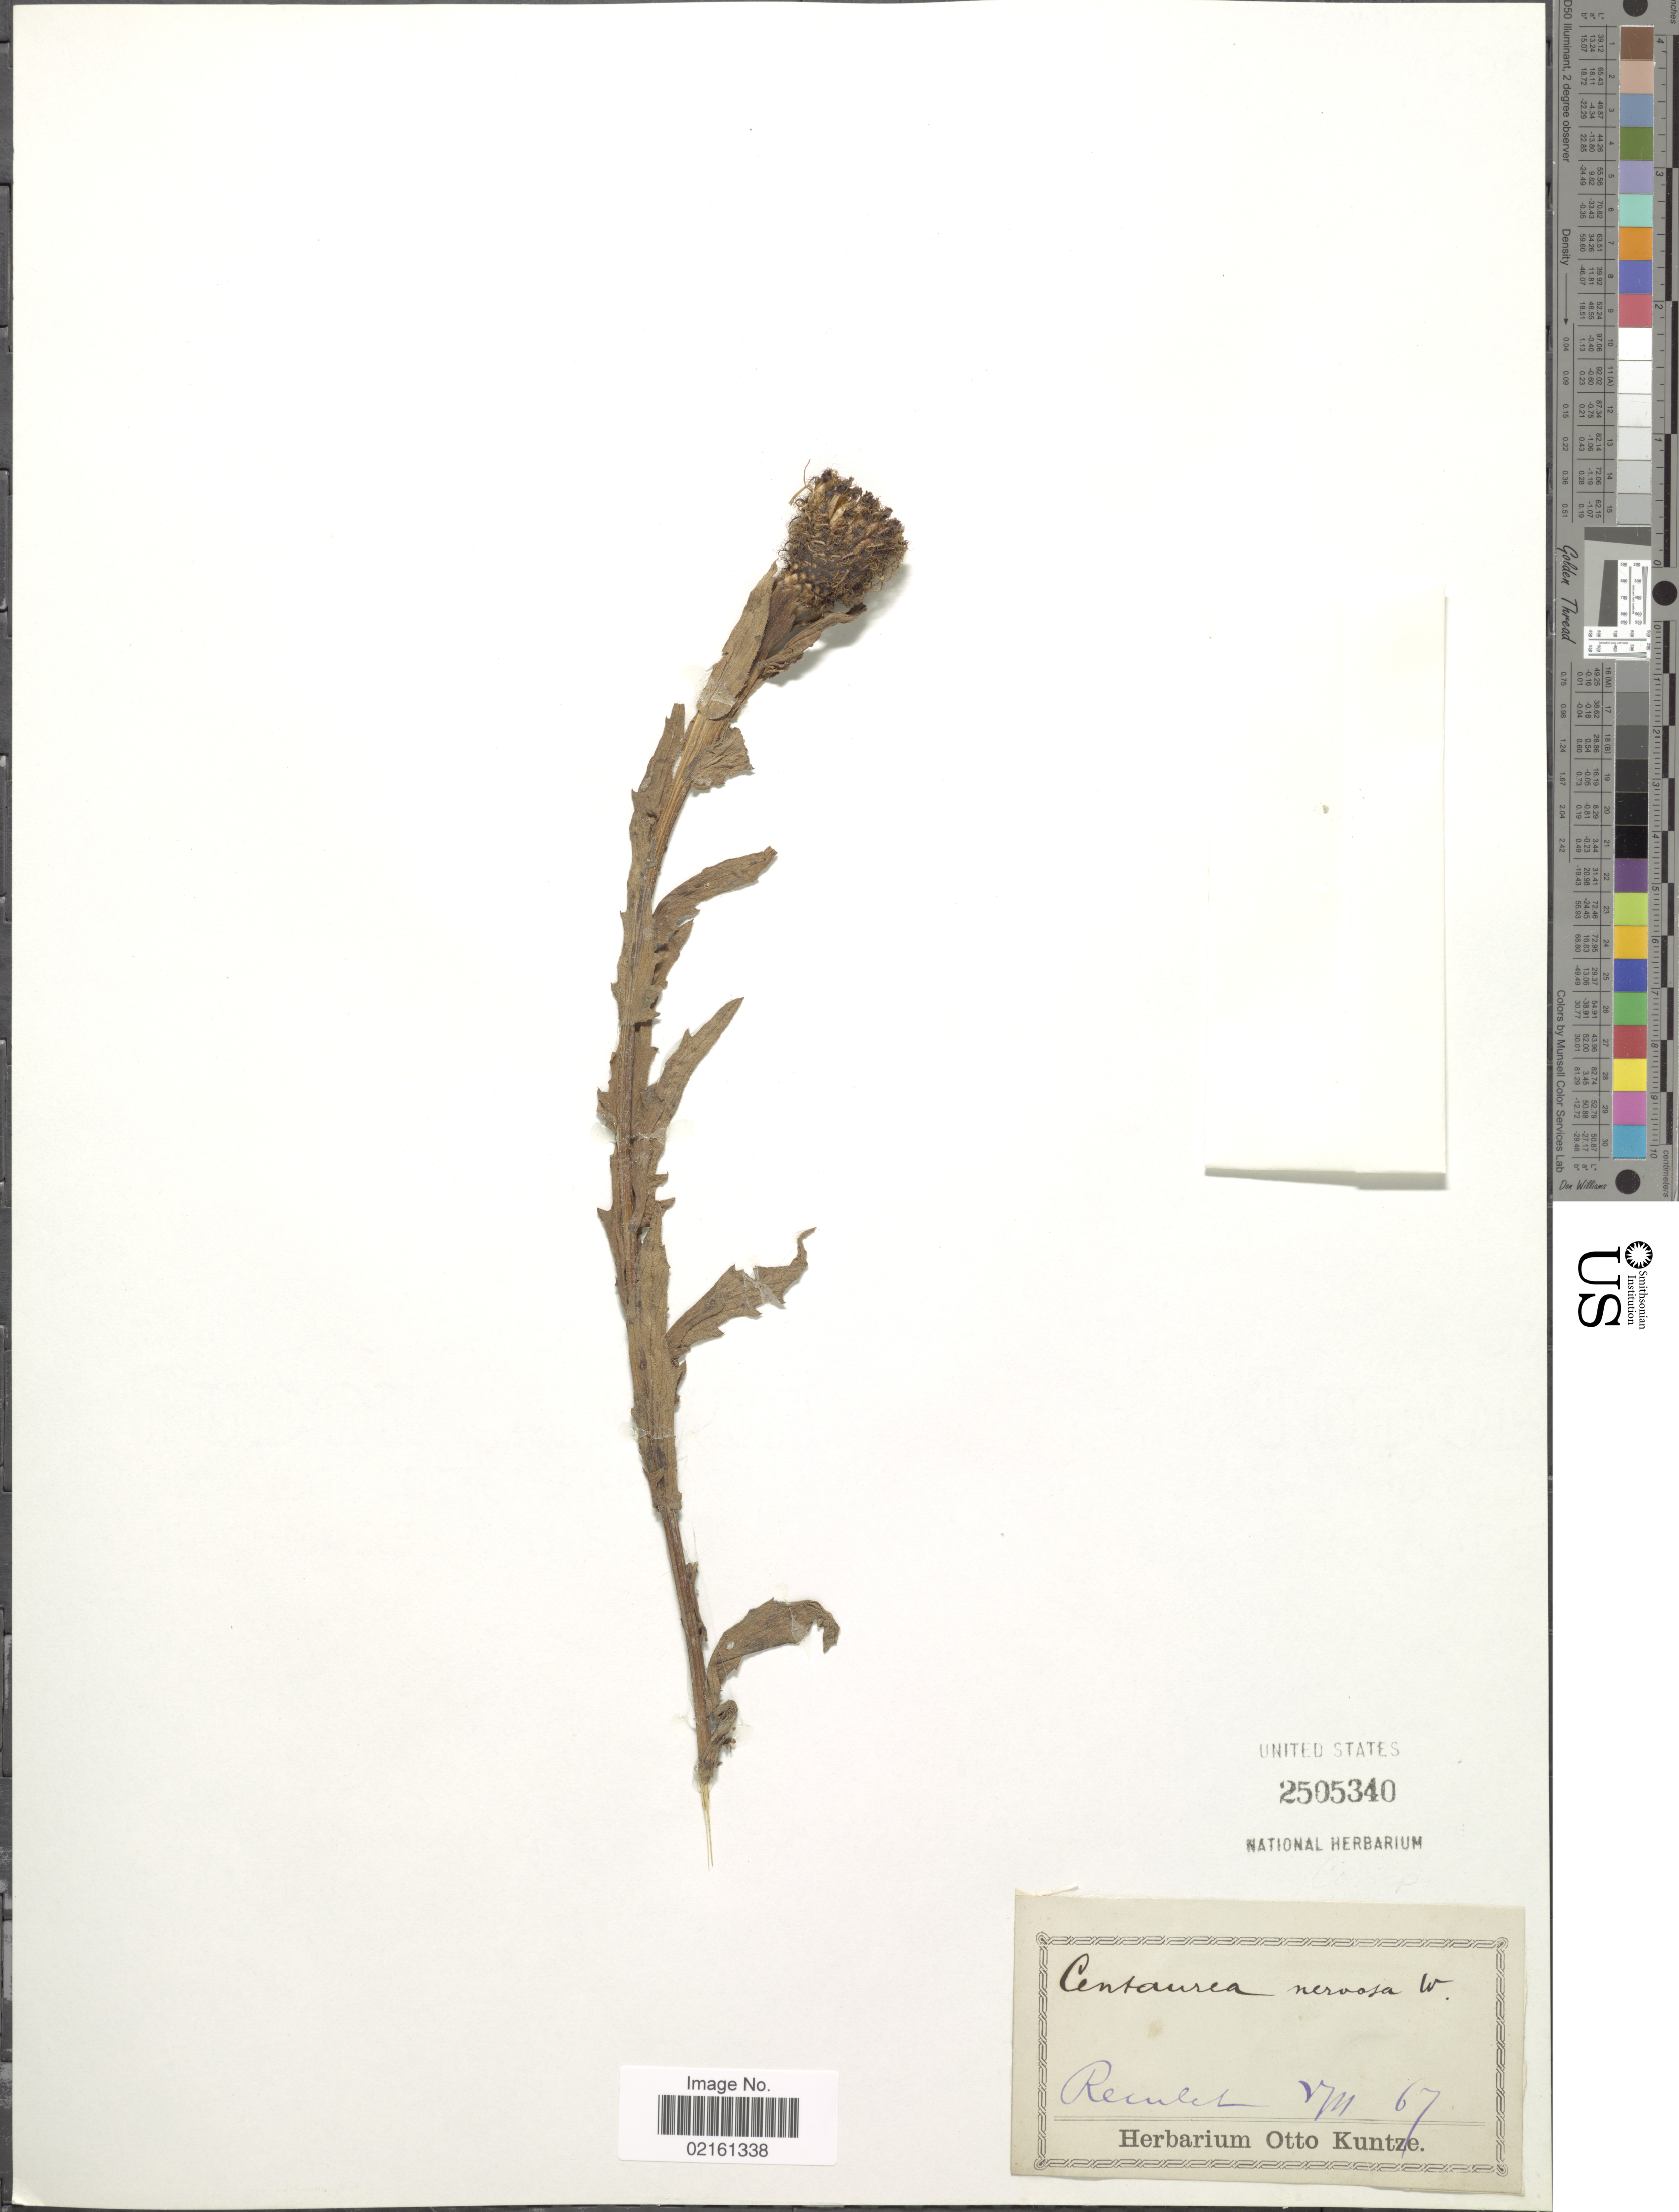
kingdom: Plantae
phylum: Tracheophyta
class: Magnoliopsida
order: Asterales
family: Asteraceae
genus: Centaurea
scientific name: Centaurea nervosa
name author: Willd.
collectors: ex herb. Otto Kuntze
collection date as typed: Transcribed d/m/y: /8/67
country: France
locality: Reculet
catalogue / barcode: US 2505340